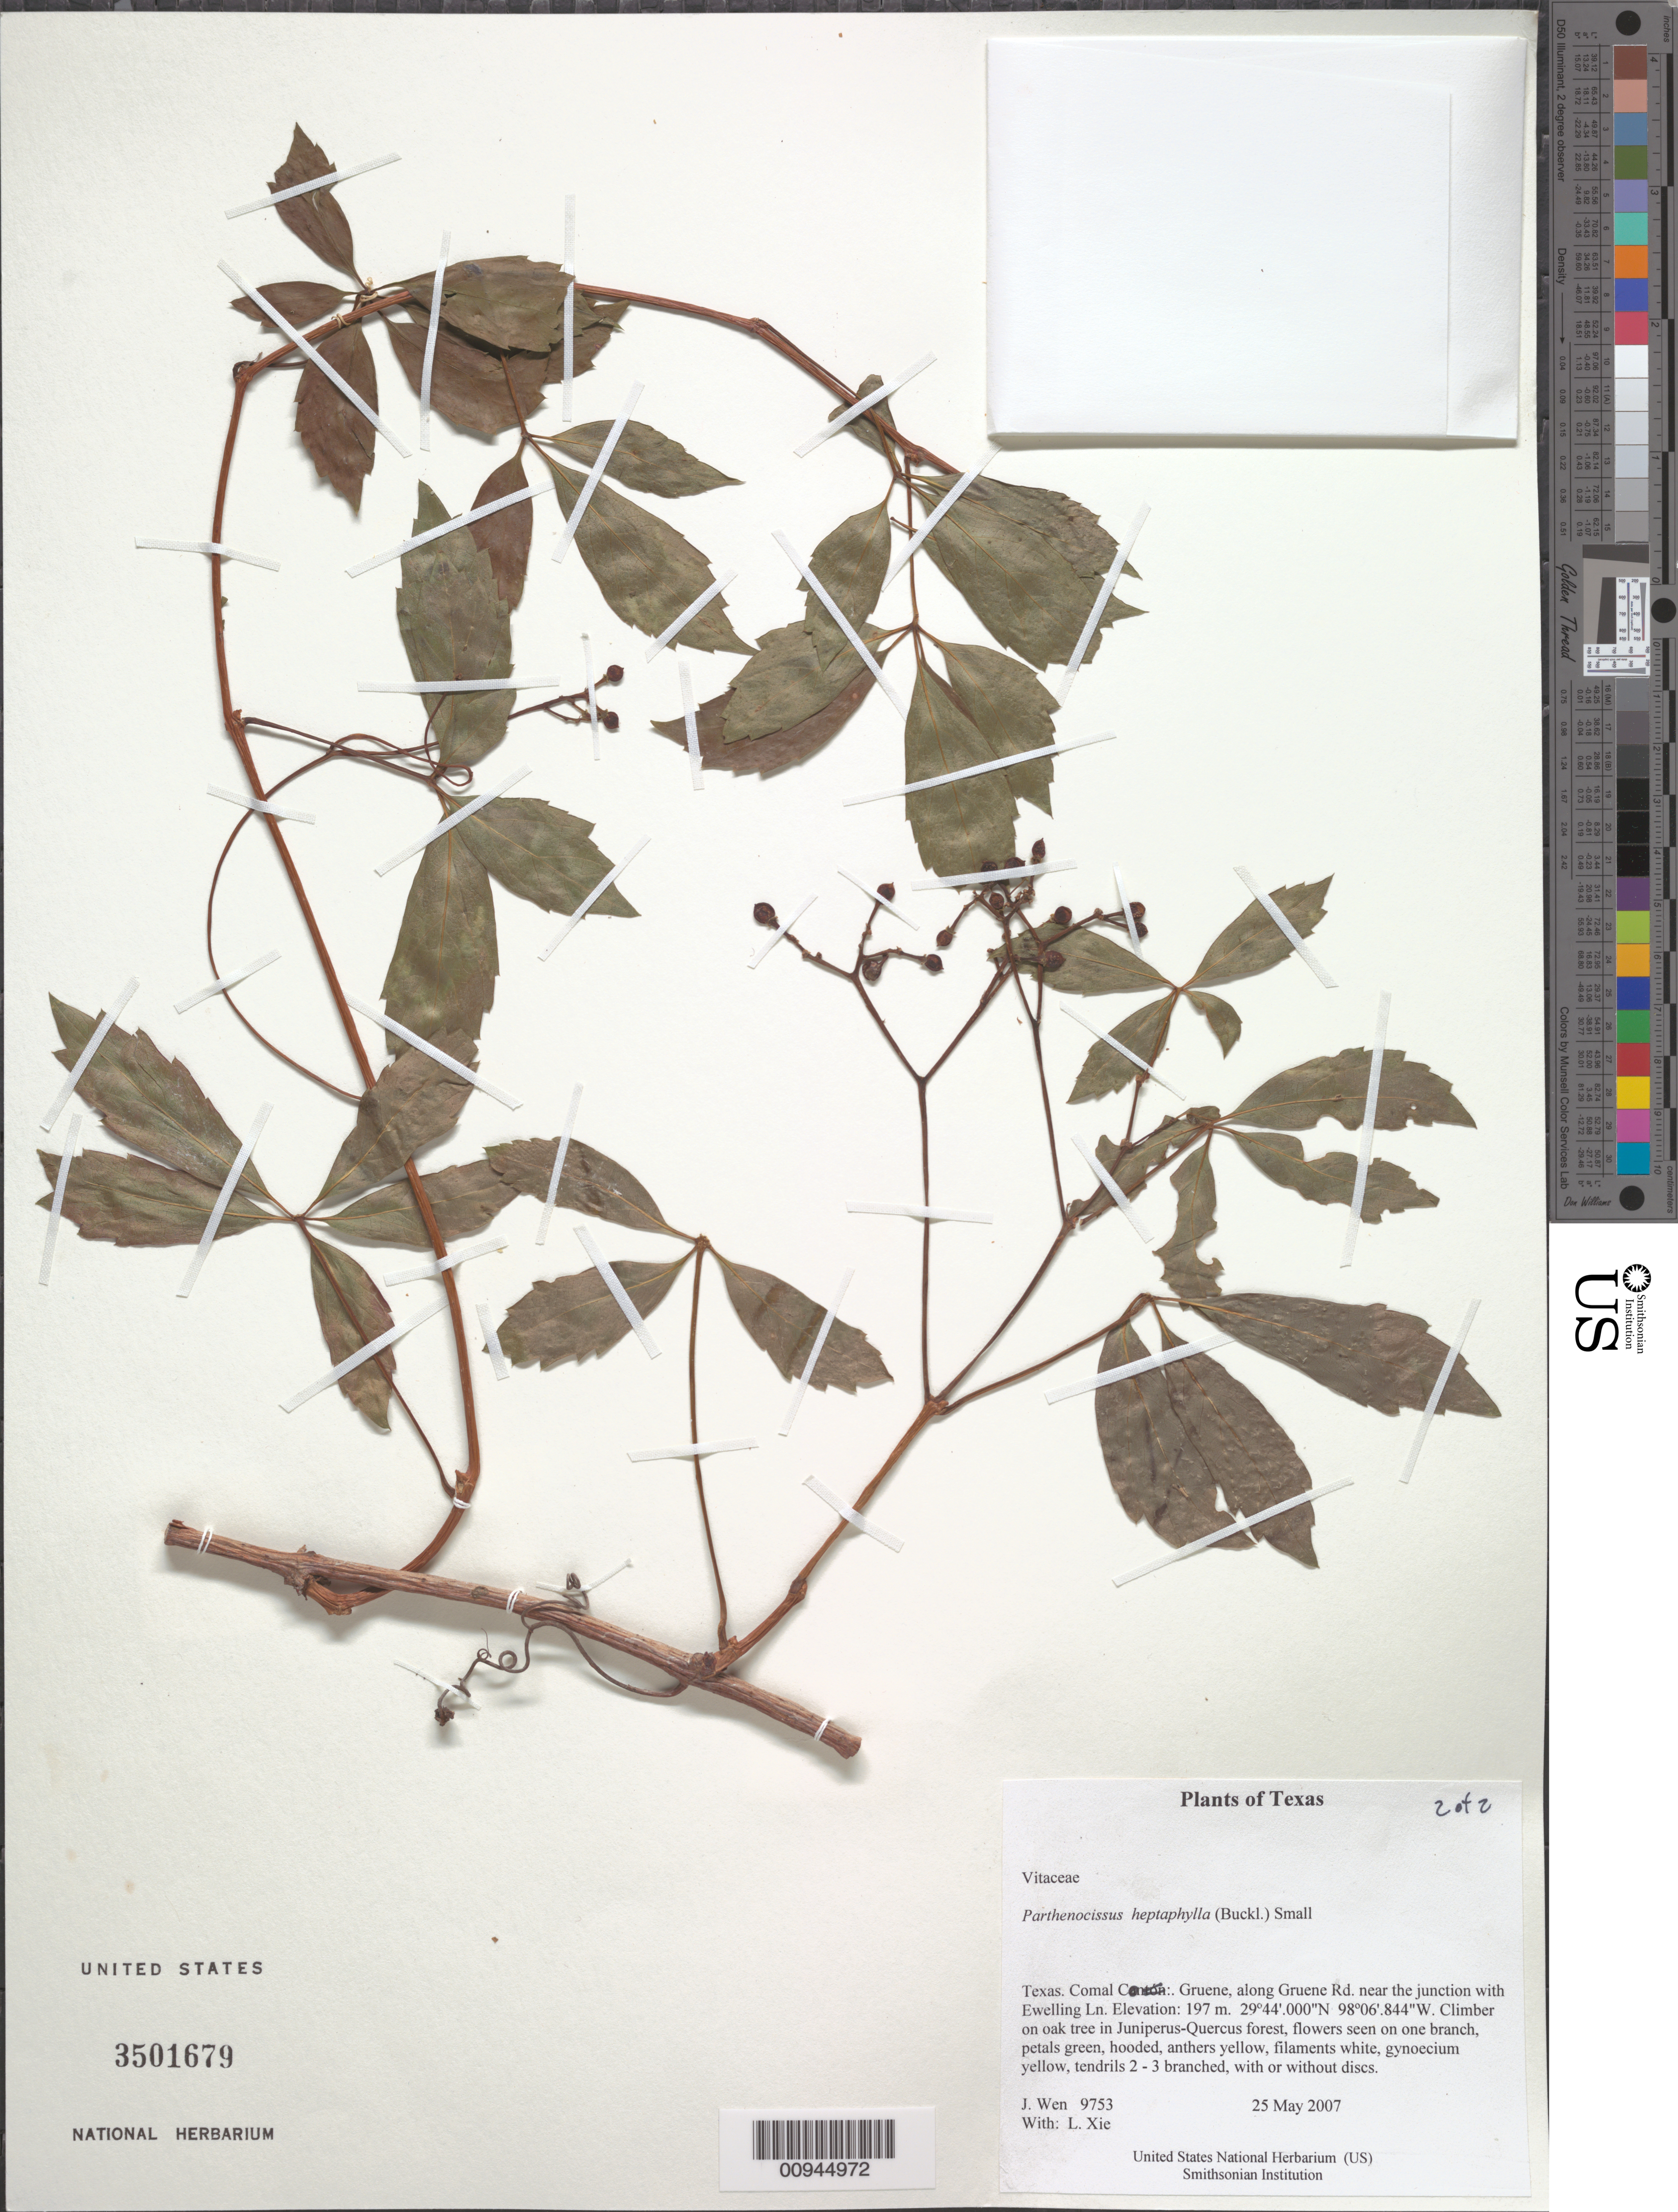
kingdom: Plantae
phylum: Tracheophyta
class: Magnoliopsida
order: Vitales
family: Vitaceae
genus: Parthenocissus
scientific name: Parthenocissus heptaphylla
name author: (Buckley) Britton ex Small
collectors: J. Wen & L. Xie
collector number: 9753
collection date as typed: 25 May 2007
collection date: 2007-05-25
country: United States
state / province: Texas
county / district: Comal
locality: Gruene, along Gruene Rd. near the junction with Ewelling Ln.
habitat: On oak tree in Juniperus-Quercus forest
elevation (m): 197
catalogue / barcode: US 3501679